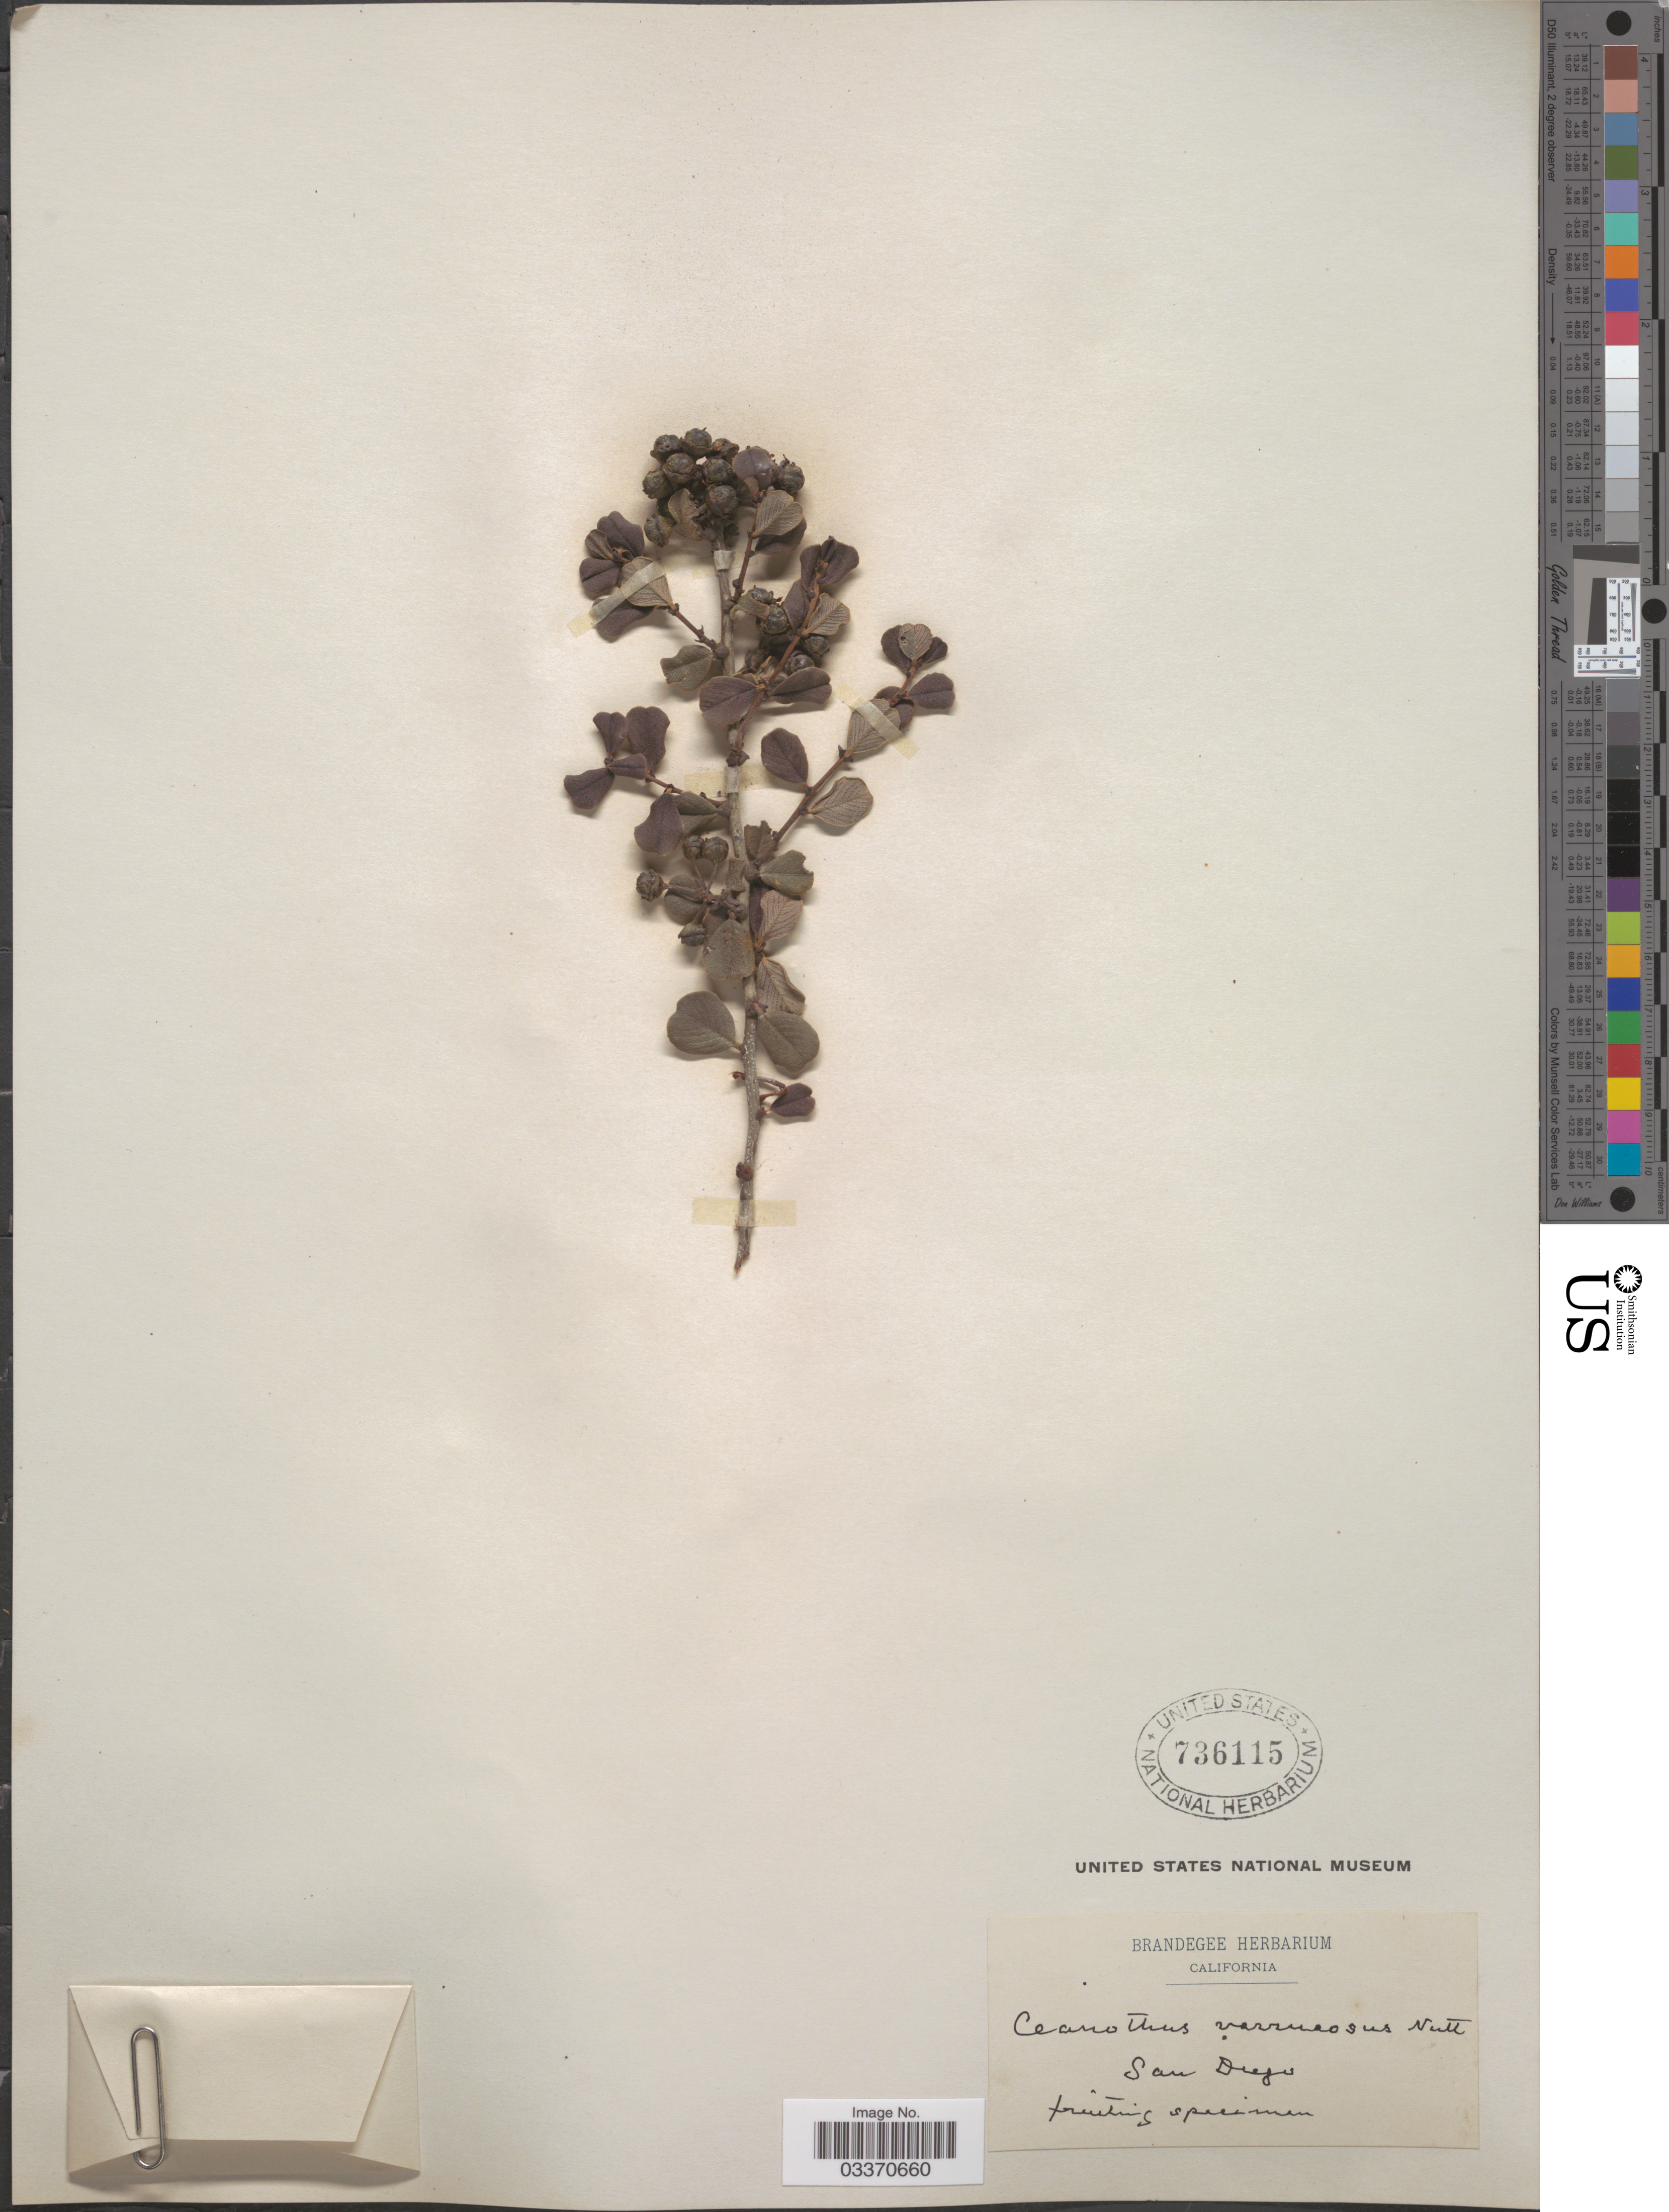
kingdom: Plantae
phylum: Tracheophyta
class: Magnoliopsida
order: Rosales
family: Rhamnaceae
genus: Ceanothus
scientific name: Ceanothus verrucosus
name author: Nutt.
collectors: Ex herb. Brandegee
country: United States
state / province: California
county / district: San Diego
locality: San Diego.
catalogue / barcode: US 736115